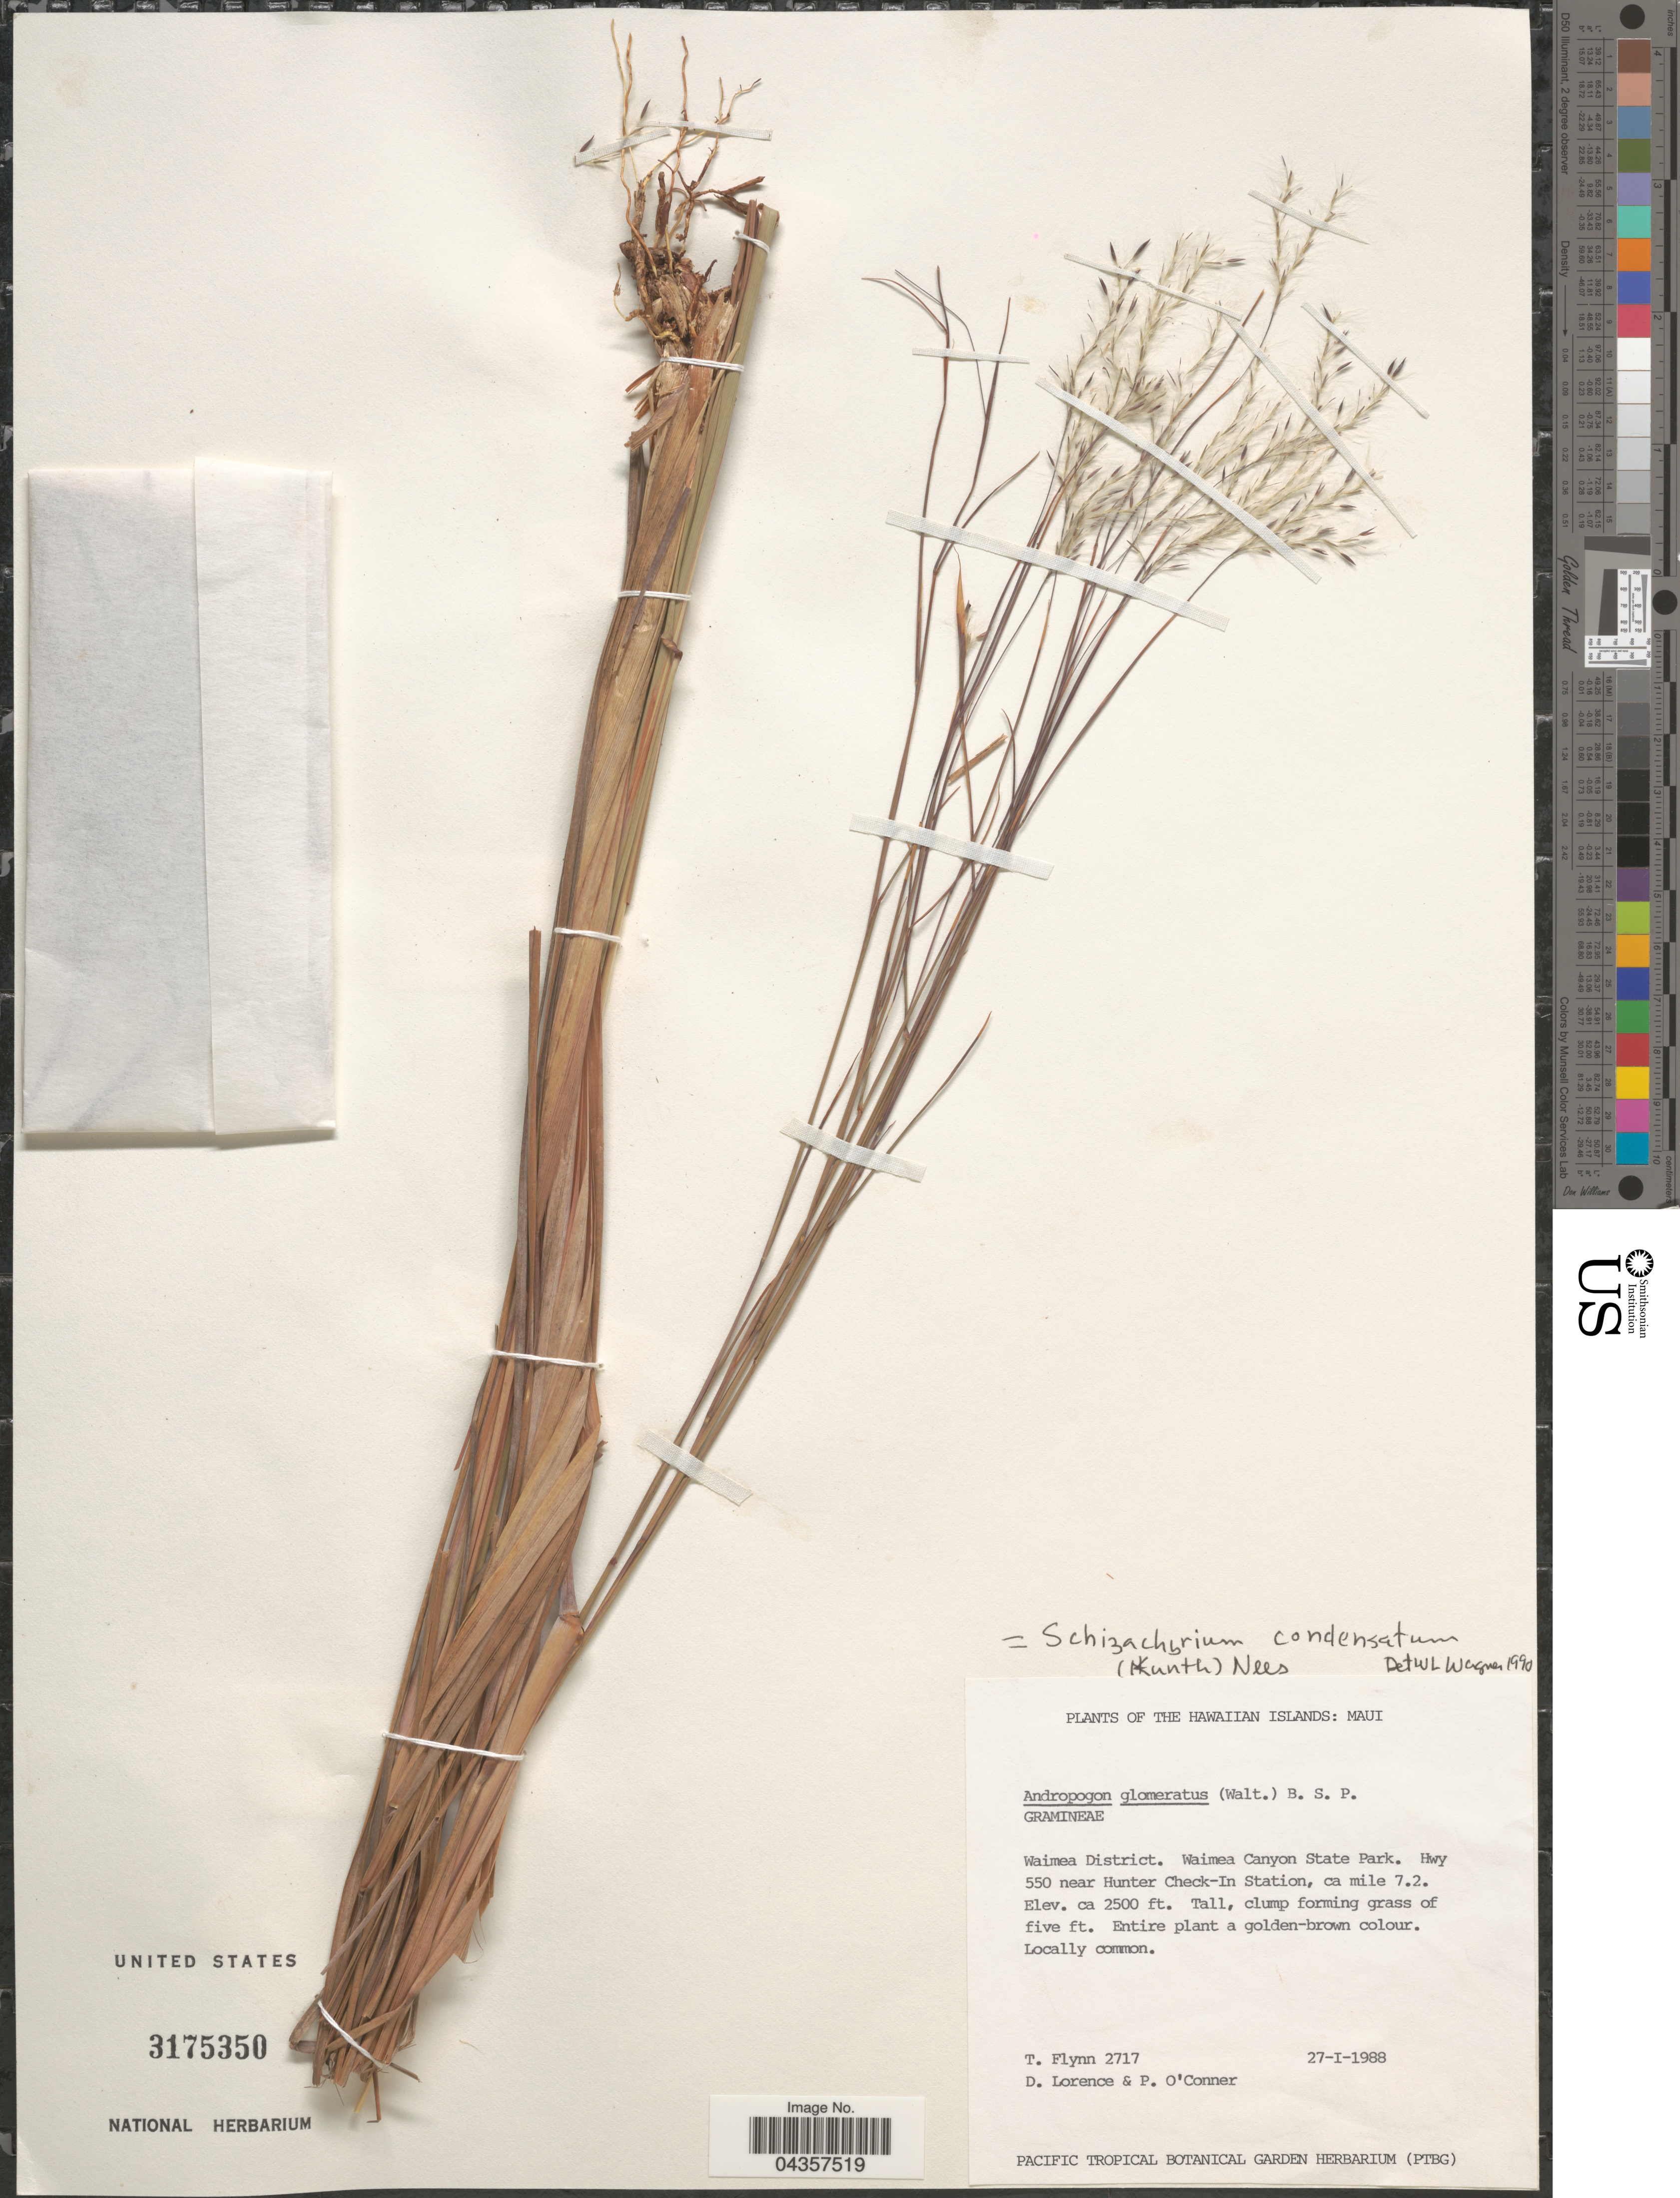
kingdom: Plantae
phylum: Tracheophyta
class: Liliopsida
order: Poales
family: Poaceae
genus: Andropogon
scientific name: Andropogon bicornis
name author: L.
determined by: Lau, J.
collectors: T. Flynn, D. Lorence & P. O'Conner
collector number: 2717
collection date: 1988-01-27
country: United States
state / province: Hawaii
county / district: Kauai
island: Kaua'i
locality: Waimea District. Waimea Canyon State Park. Hwy 550 near Hunter Check-In Station, ca mile 7.2.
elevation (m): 762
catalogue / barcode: US 3175350